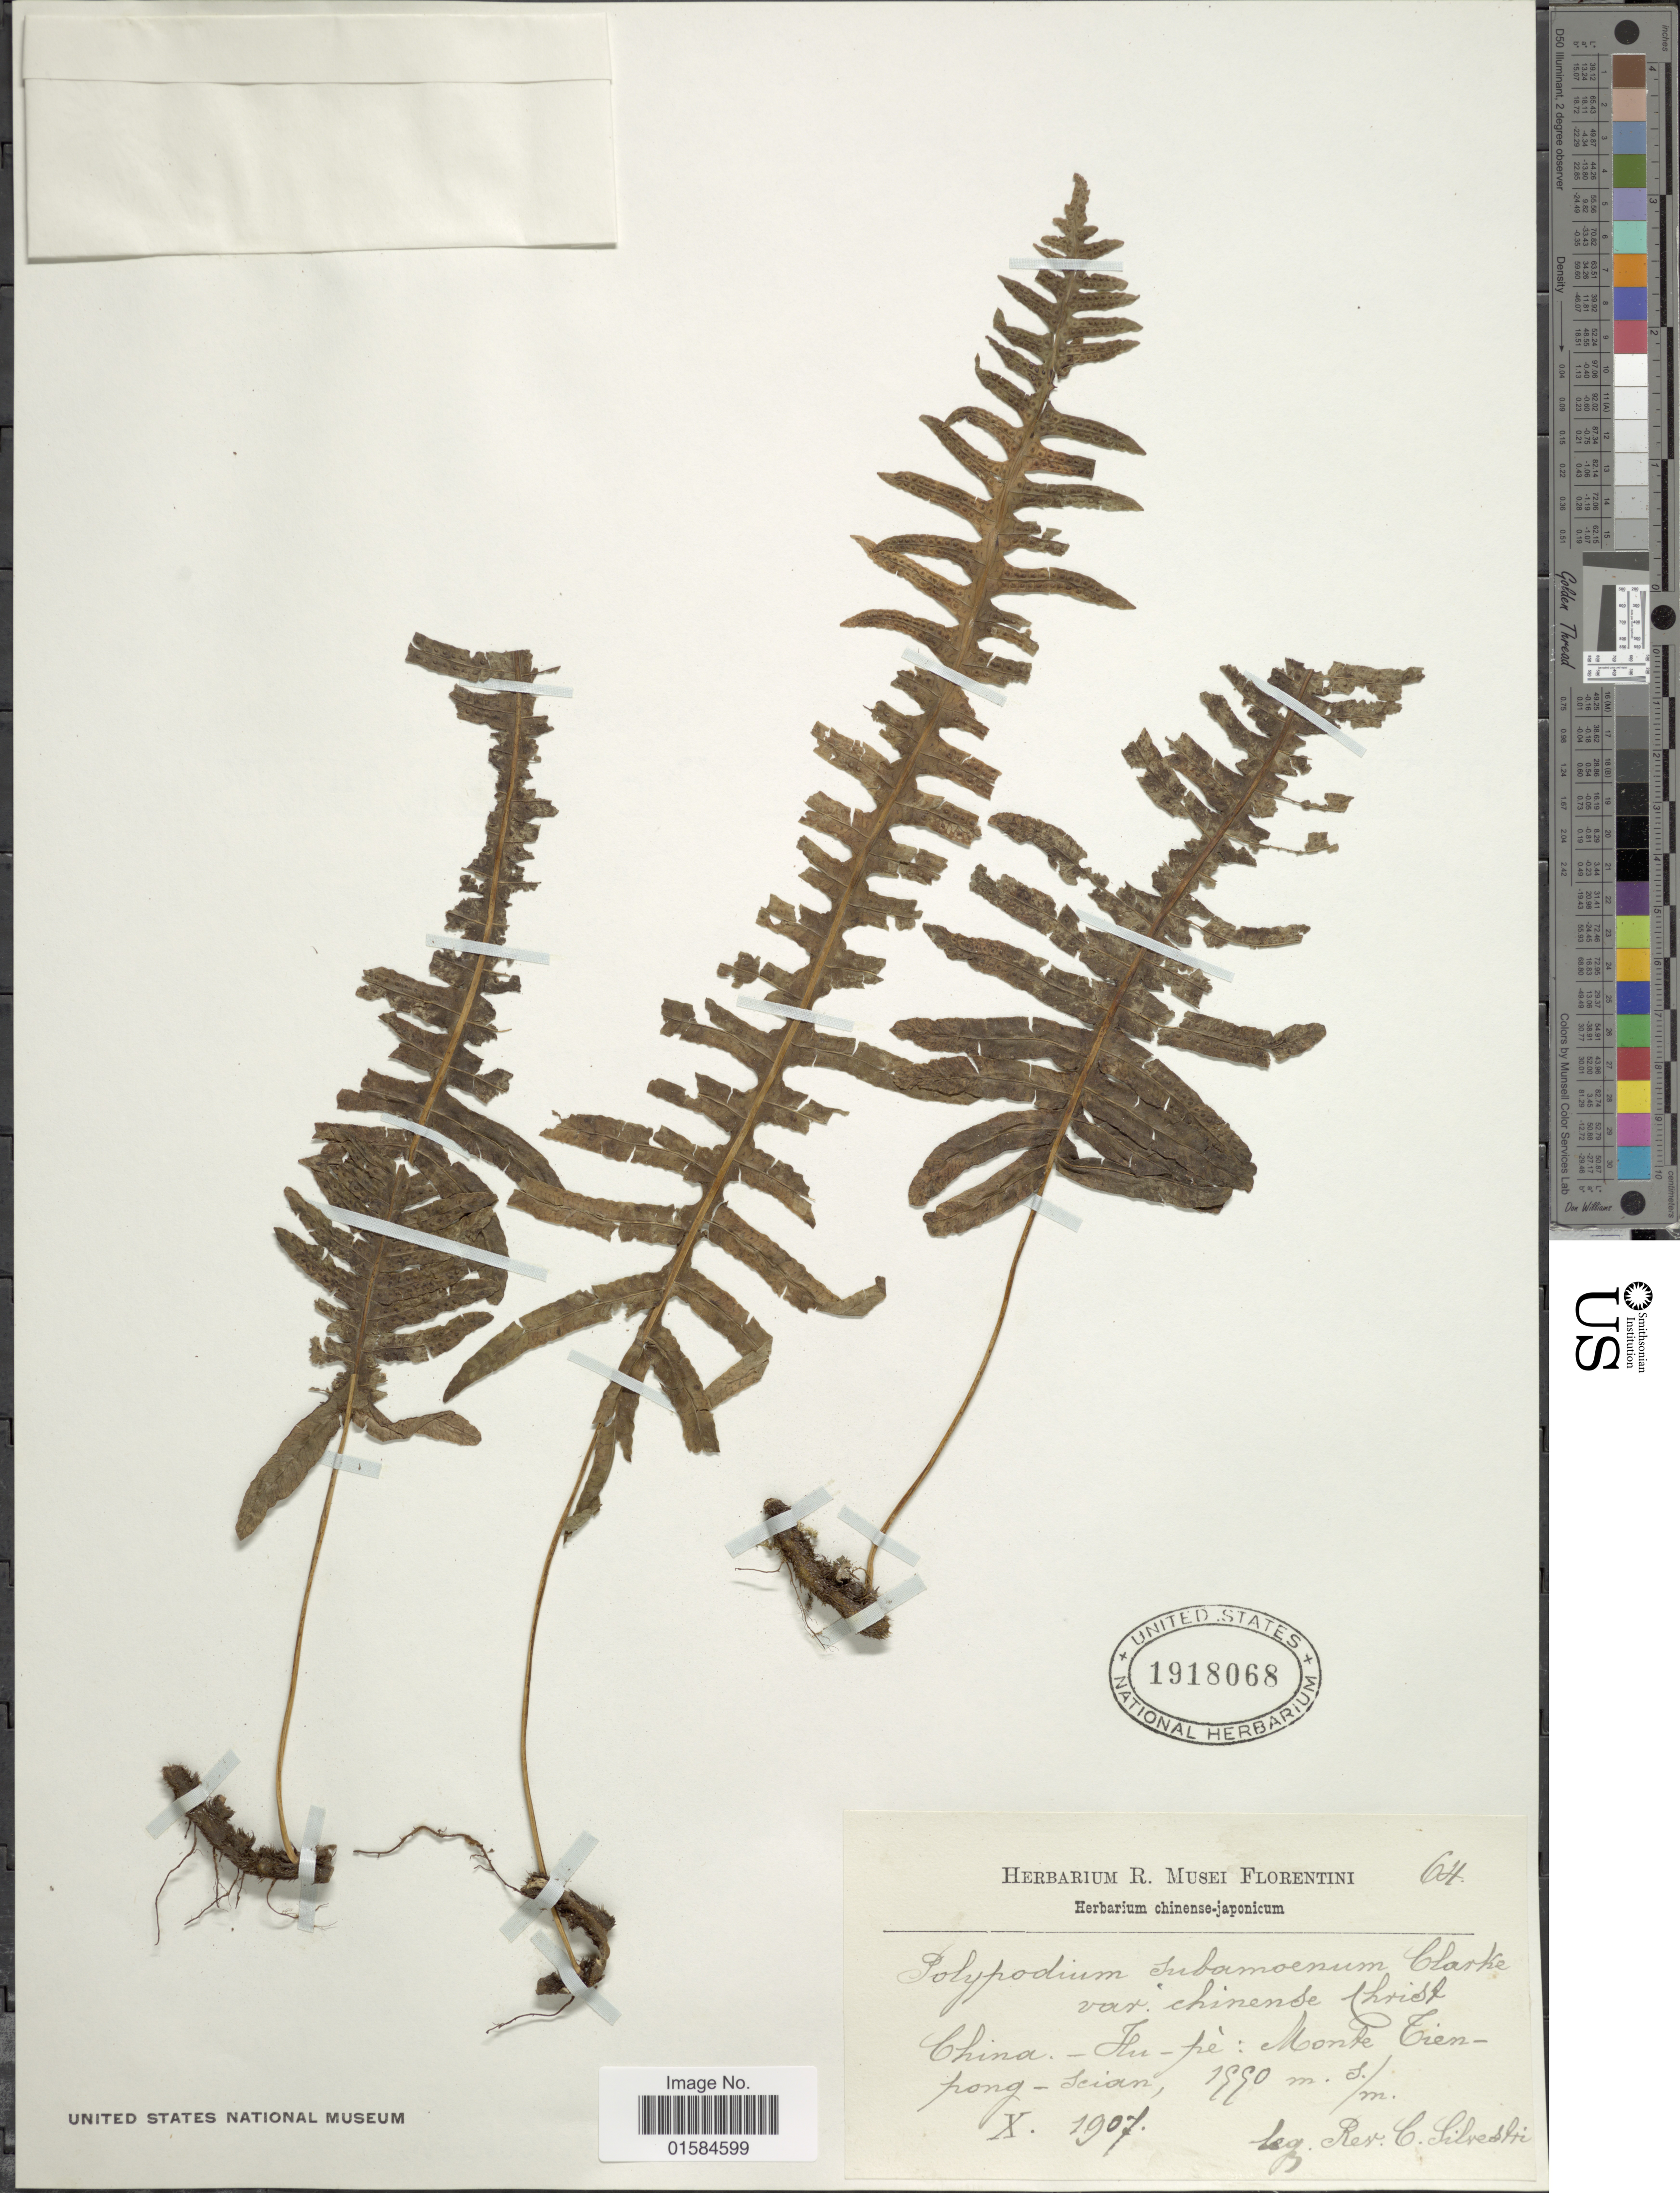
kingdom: Plantae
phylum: Tracheophyta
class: Polypodiopsida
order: Polypodiales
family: Polypodiaceae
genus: Goniophlebium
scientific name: Goniophlebium amoenum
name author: (Wall. ex Mett.) J. Sm.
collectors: P. Silvestri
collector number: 64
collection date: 1907-10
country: China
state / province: Hubei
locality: China, Hu-pe: Monk Cienpong-scian [interpreted]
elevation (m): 1550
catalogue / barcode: US 1918068